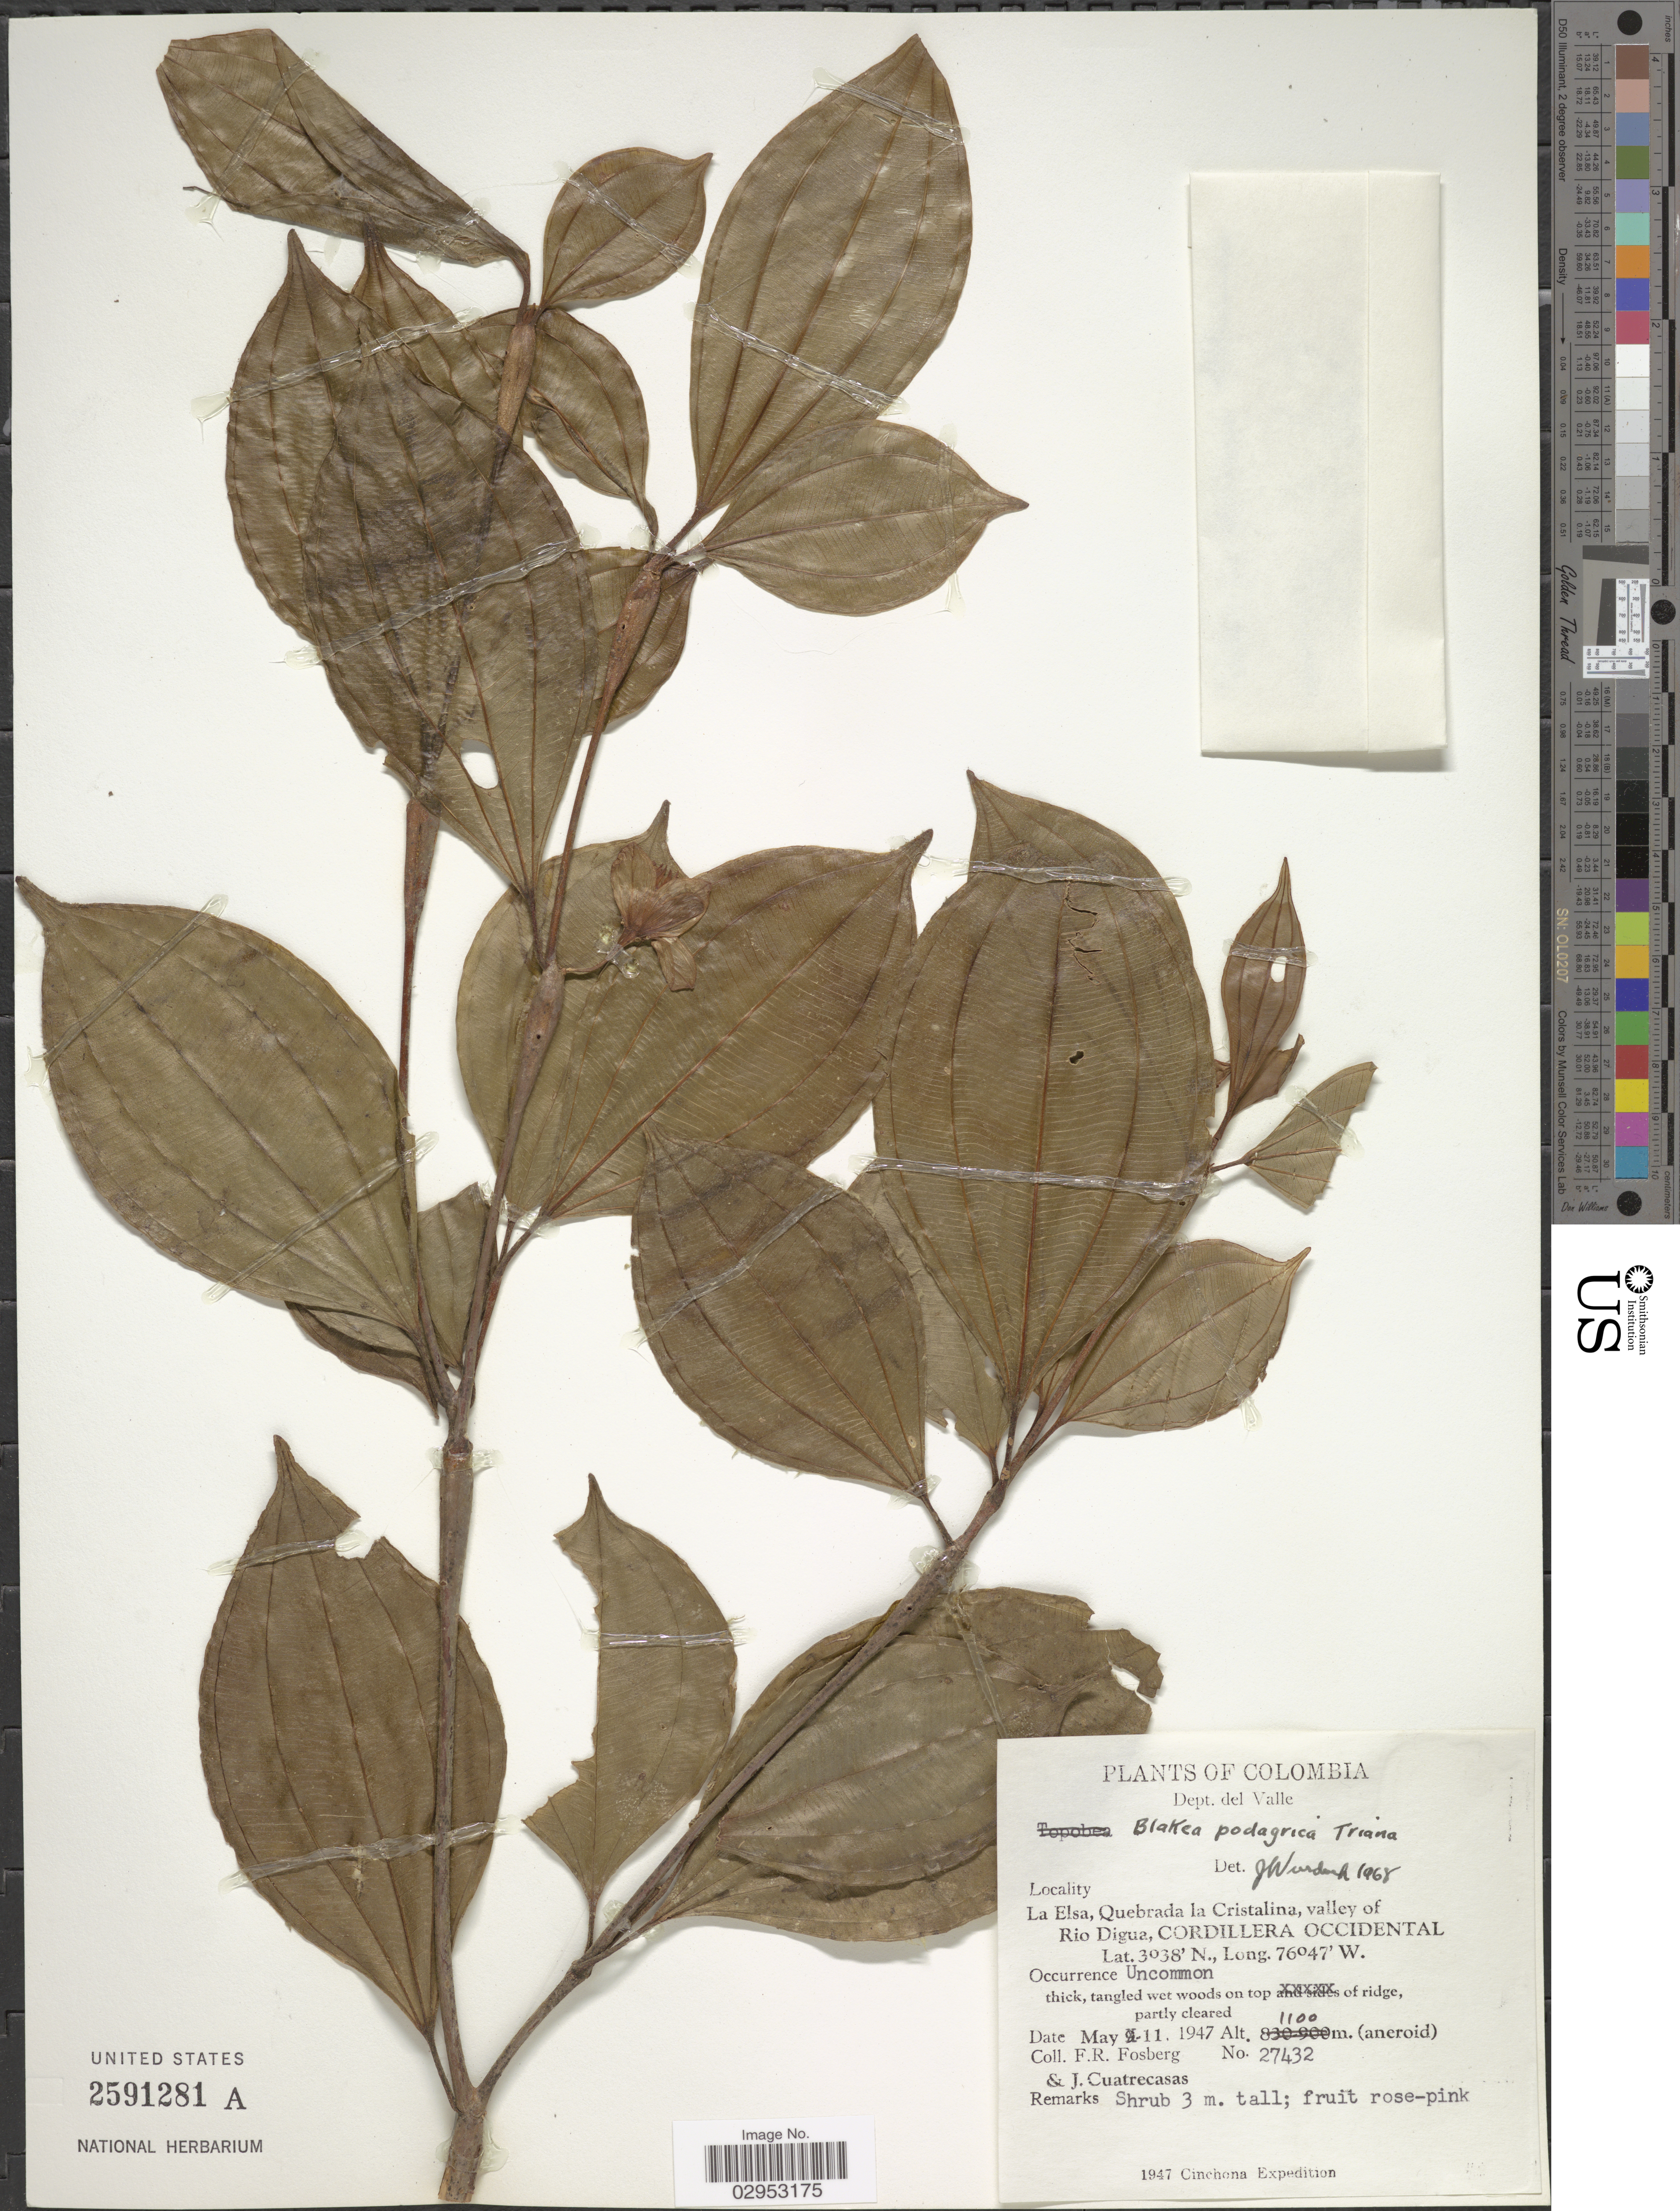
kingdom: Plantae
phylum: Tracheophyta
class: Magnoliopsida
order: Myrtales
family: Melastomataceae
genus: Blakea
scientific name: Blakea podagrica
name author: Triana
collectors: F. R. Fosberg & J. Cuatrecasas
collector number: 27432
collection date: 1947-05-11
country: Colombia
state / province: Valle del Cauca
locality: Dept. del Valle. La Elsa, Quebrada La Cristalina, valley of Rio Digua, Cordillera Occidental.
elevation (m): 1100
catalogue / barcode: US 2591281A